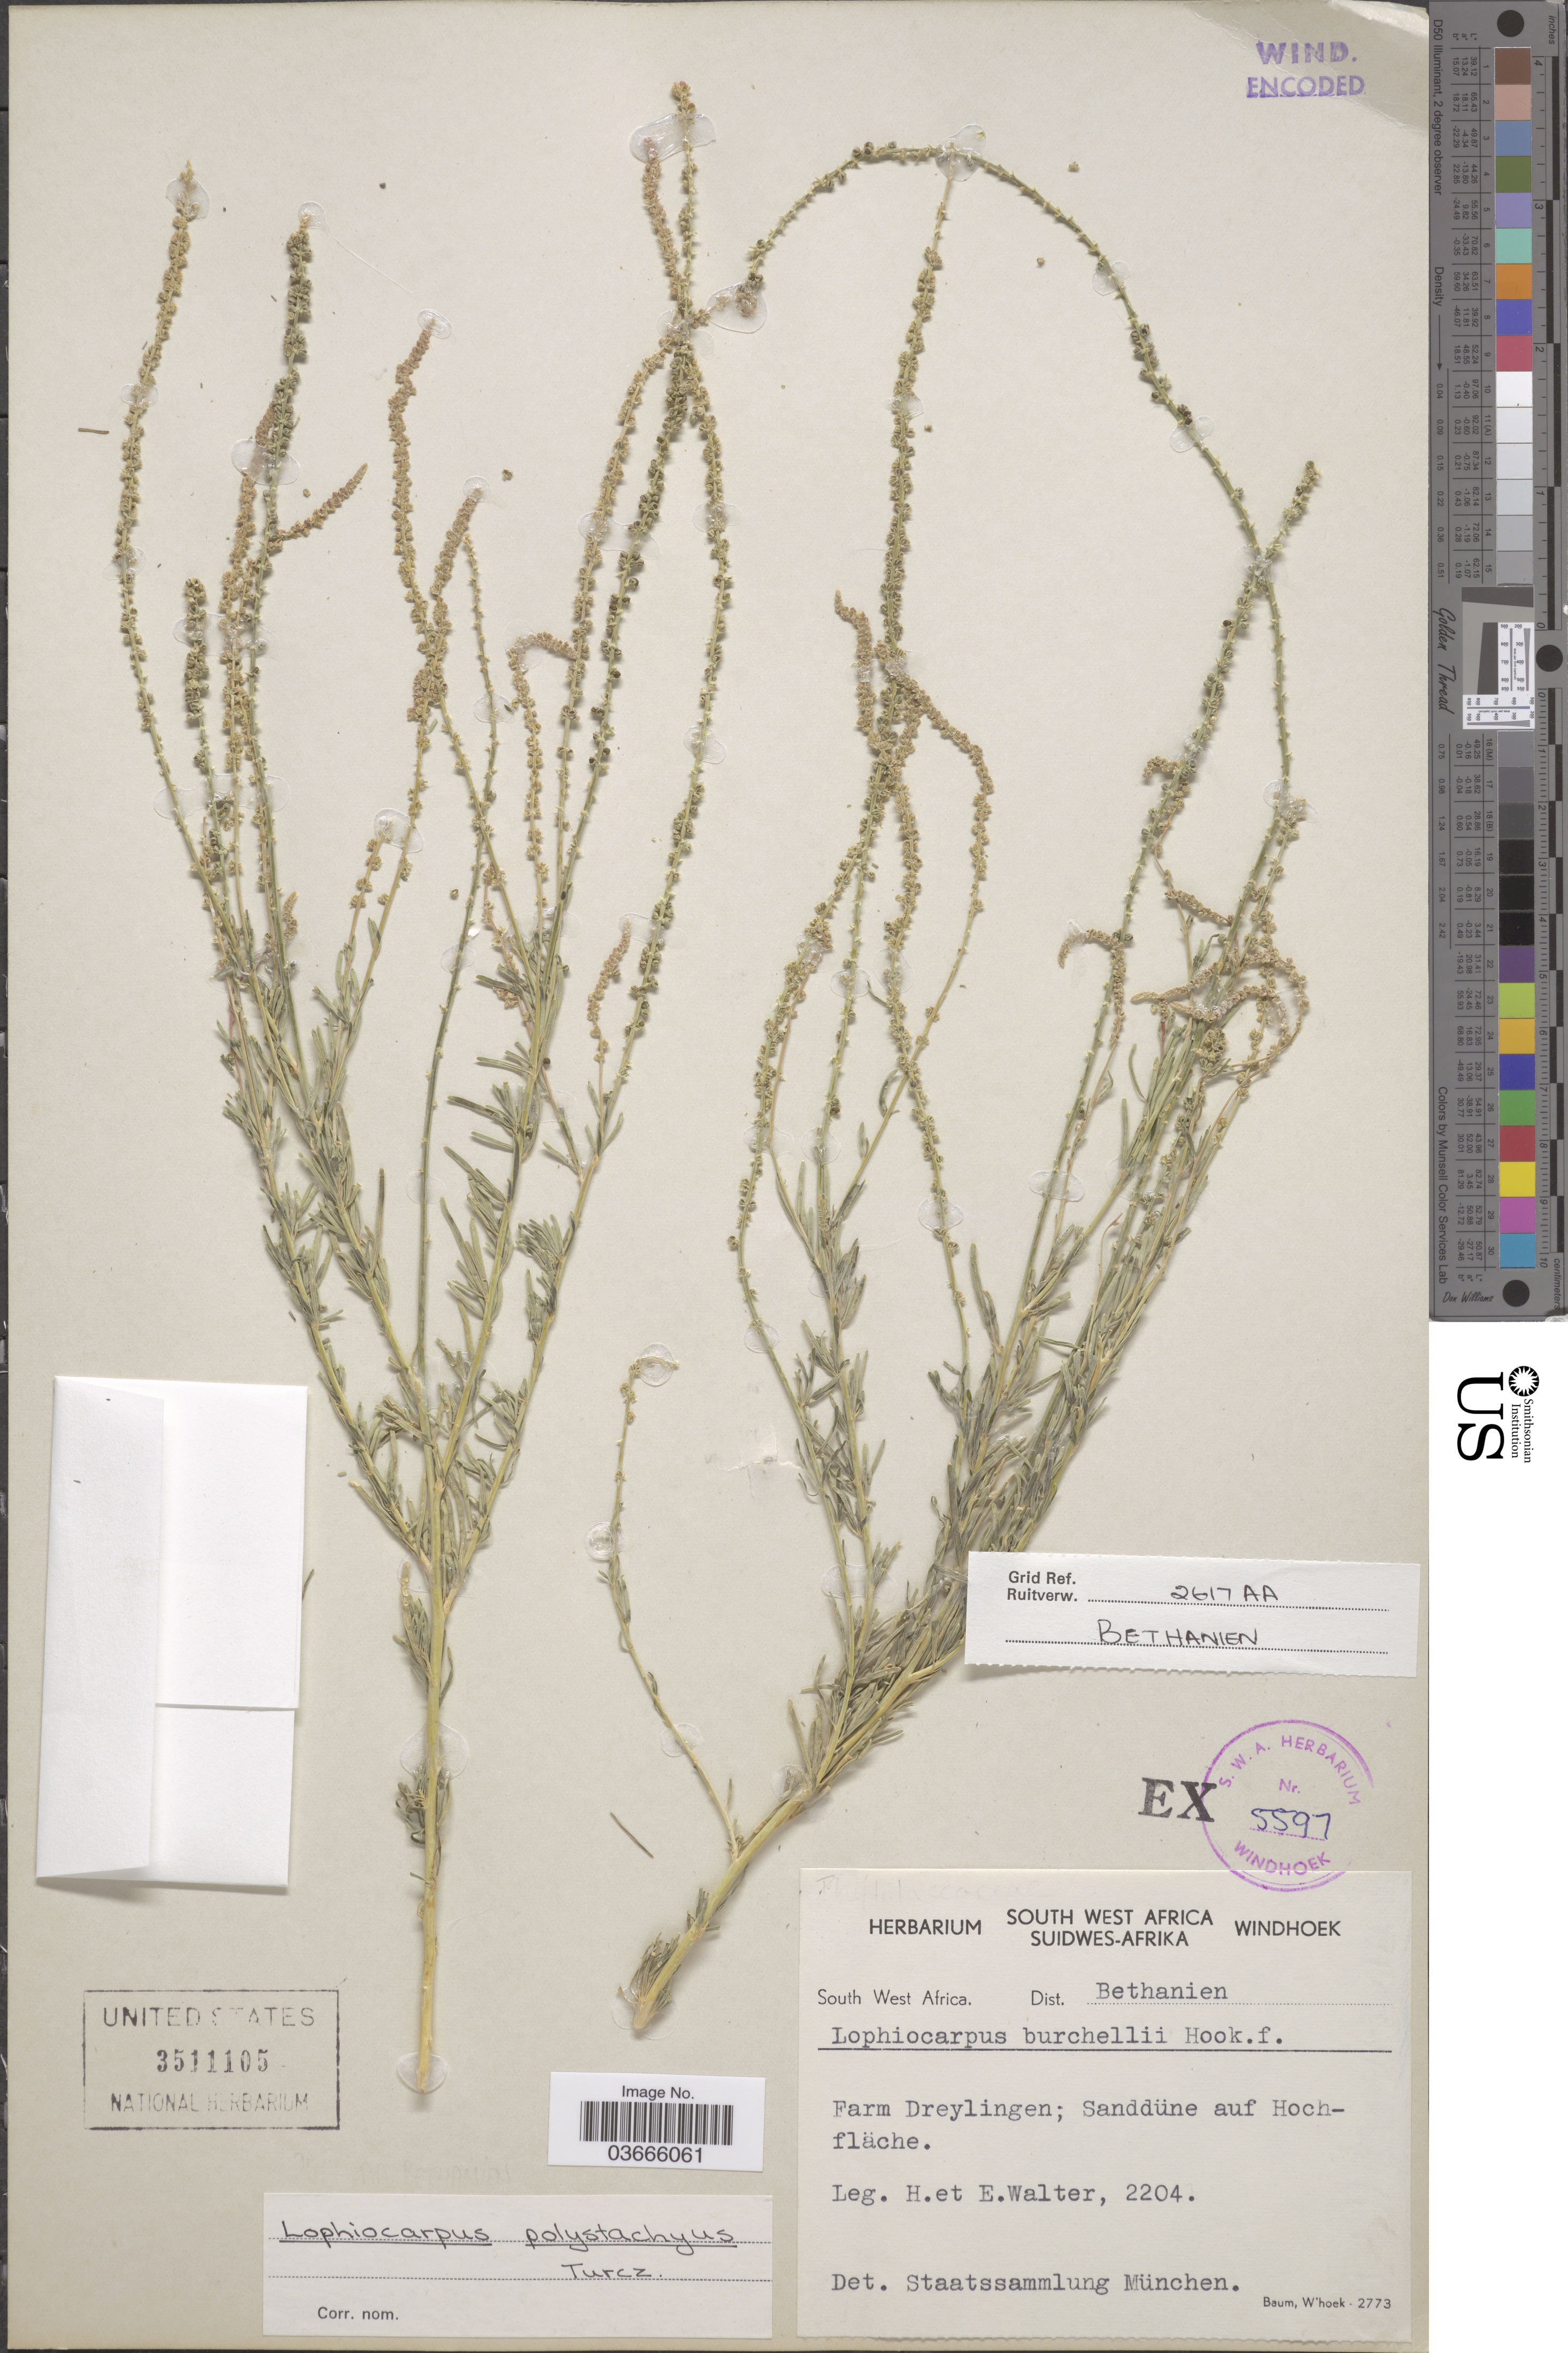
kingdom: Plantae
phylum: Tracheophyta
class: Magnoliopsida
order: Caryophyllales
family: Lophiocarpaceae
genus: Lophiocarpus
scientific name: Lophiocarpus polystachyus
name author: Turcz.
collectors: H. P. H. Walter & E. Walter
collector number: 2204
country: Namibia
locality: South West Africa. Dist. Bethanien. Farm Dreylingen.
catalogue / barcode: US 3511105